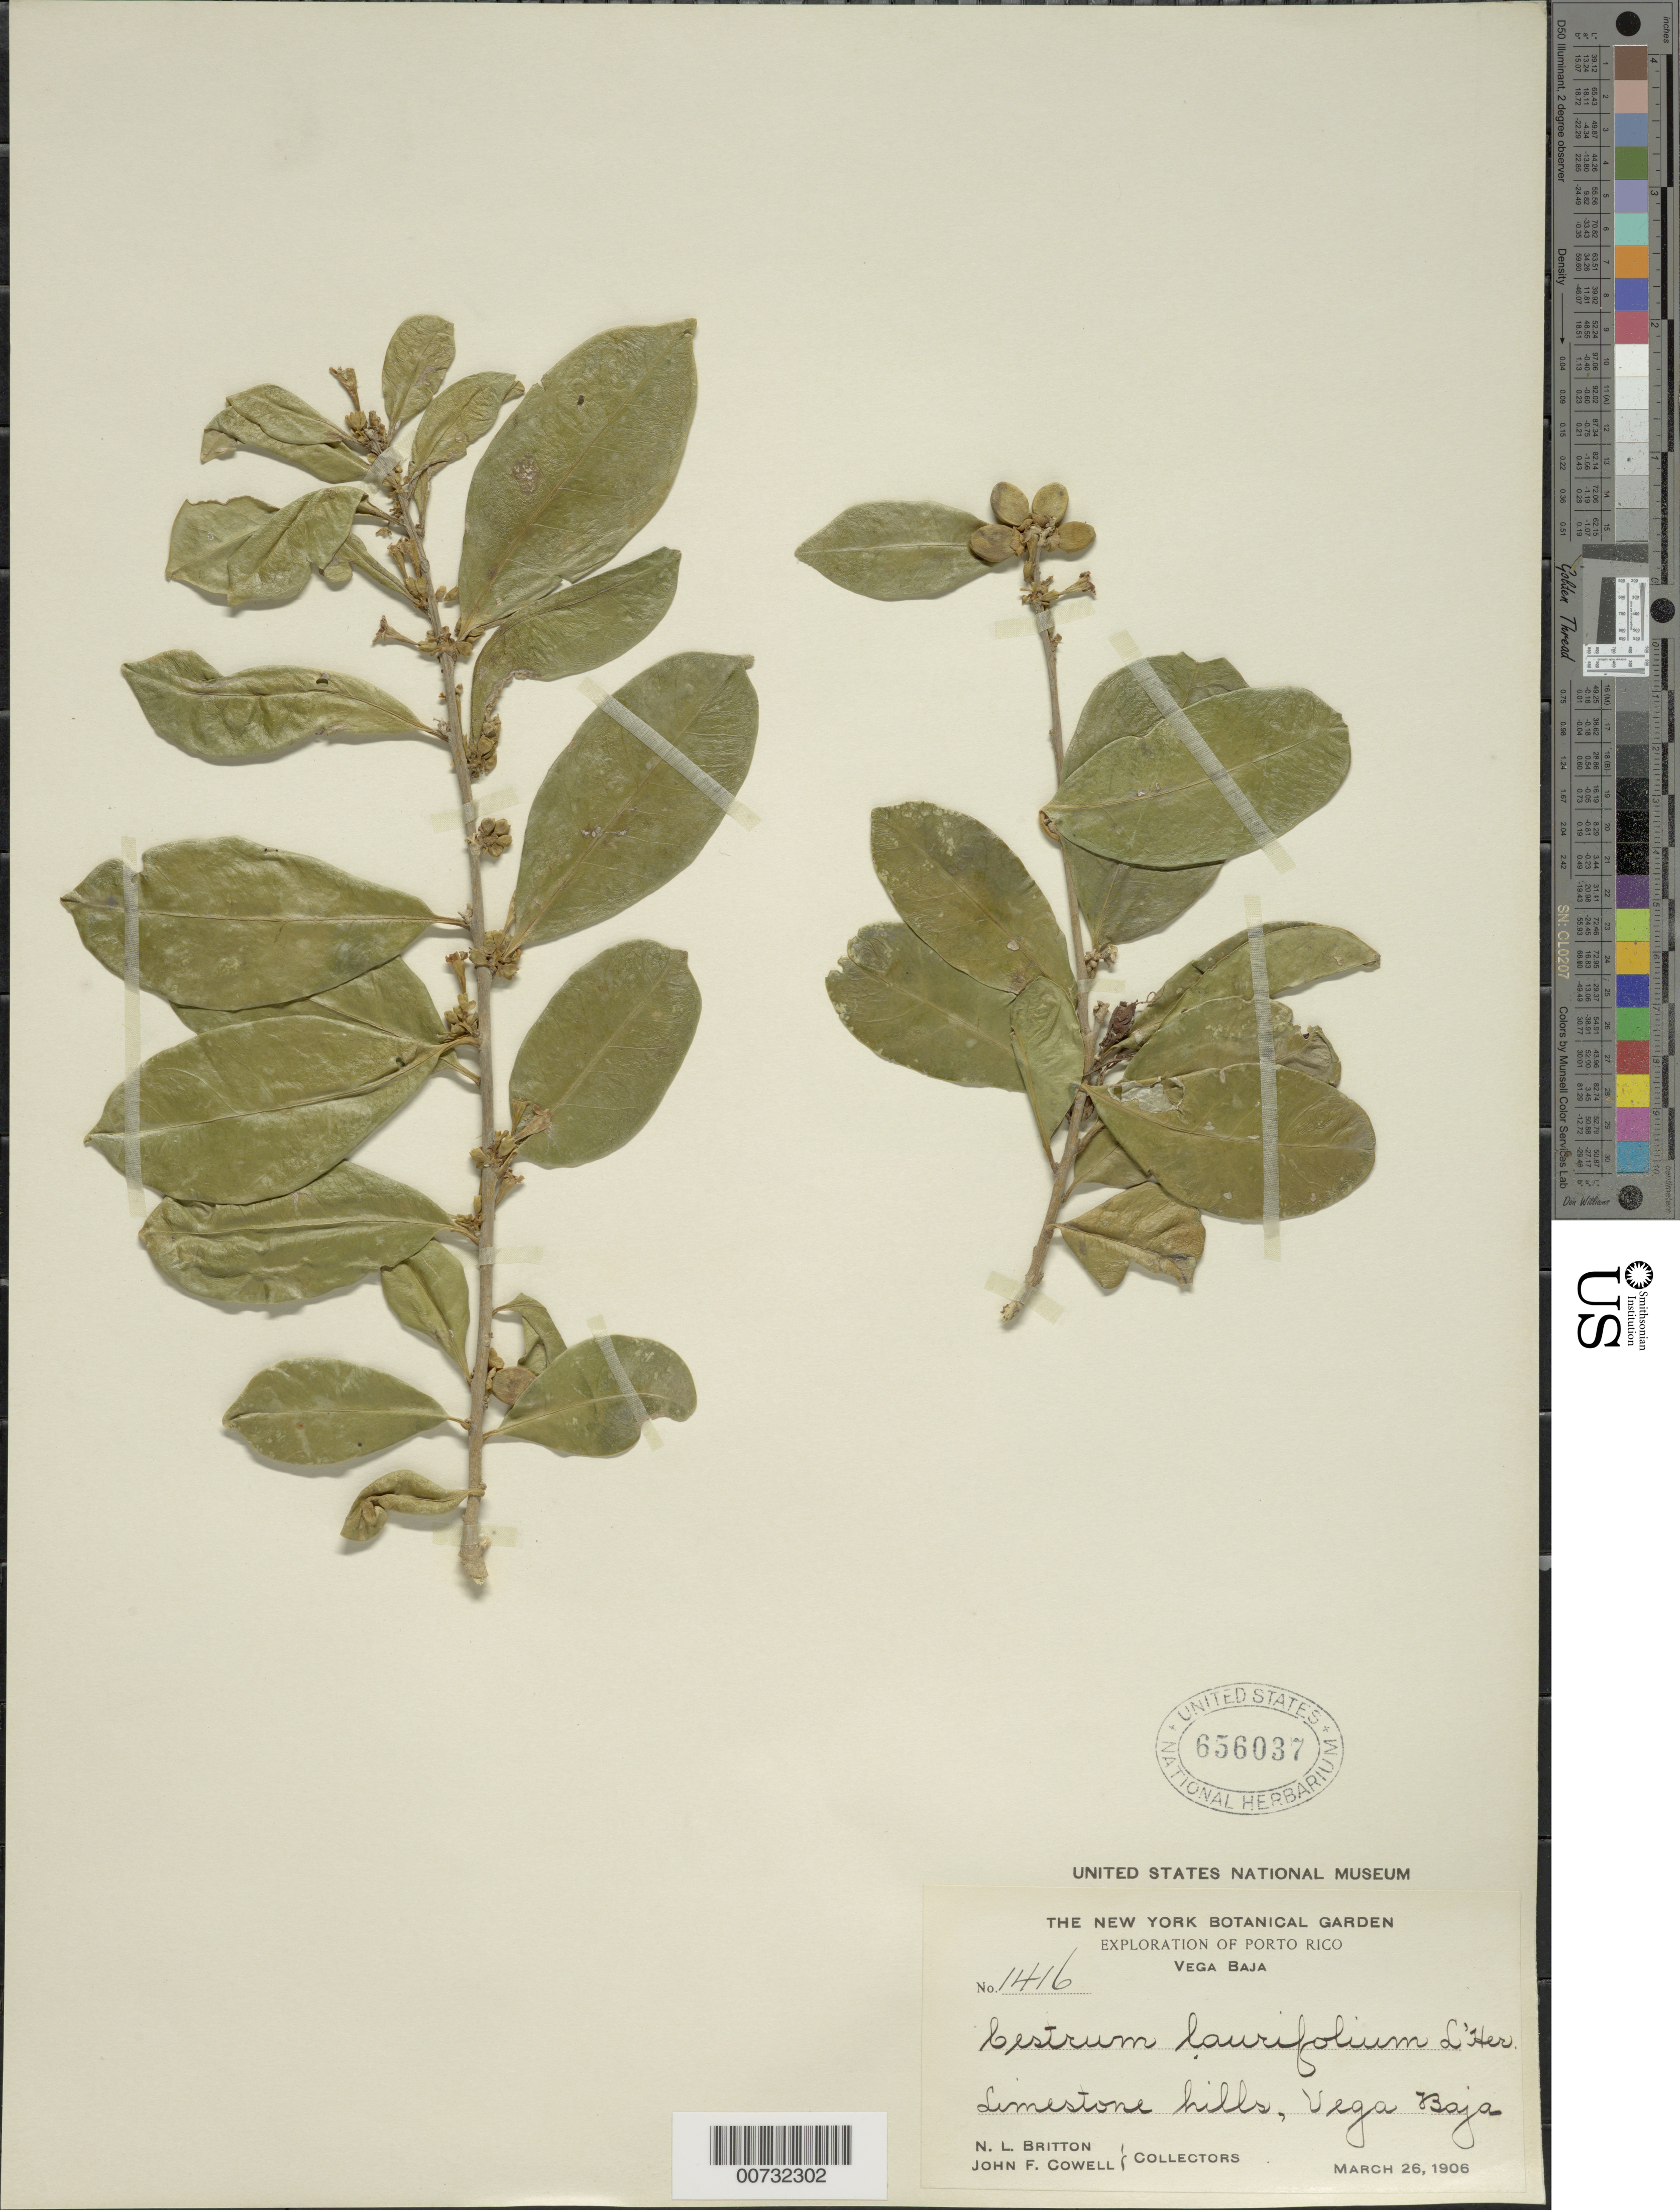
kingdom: Plantae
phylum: Tracheophyta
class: Magnoliopsida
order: Solanales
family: Solanaceae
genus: Cestrum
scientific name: Cestrum laurifolium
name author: L'Hér.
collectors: N. Britton & J. F. Cowell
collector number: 1416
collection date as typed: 26 Mar 1906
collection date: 1906-03-26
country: Puerto Rico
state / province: Vega Baja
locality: Vega Baja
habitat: Limestone hills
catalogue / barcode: US 656037